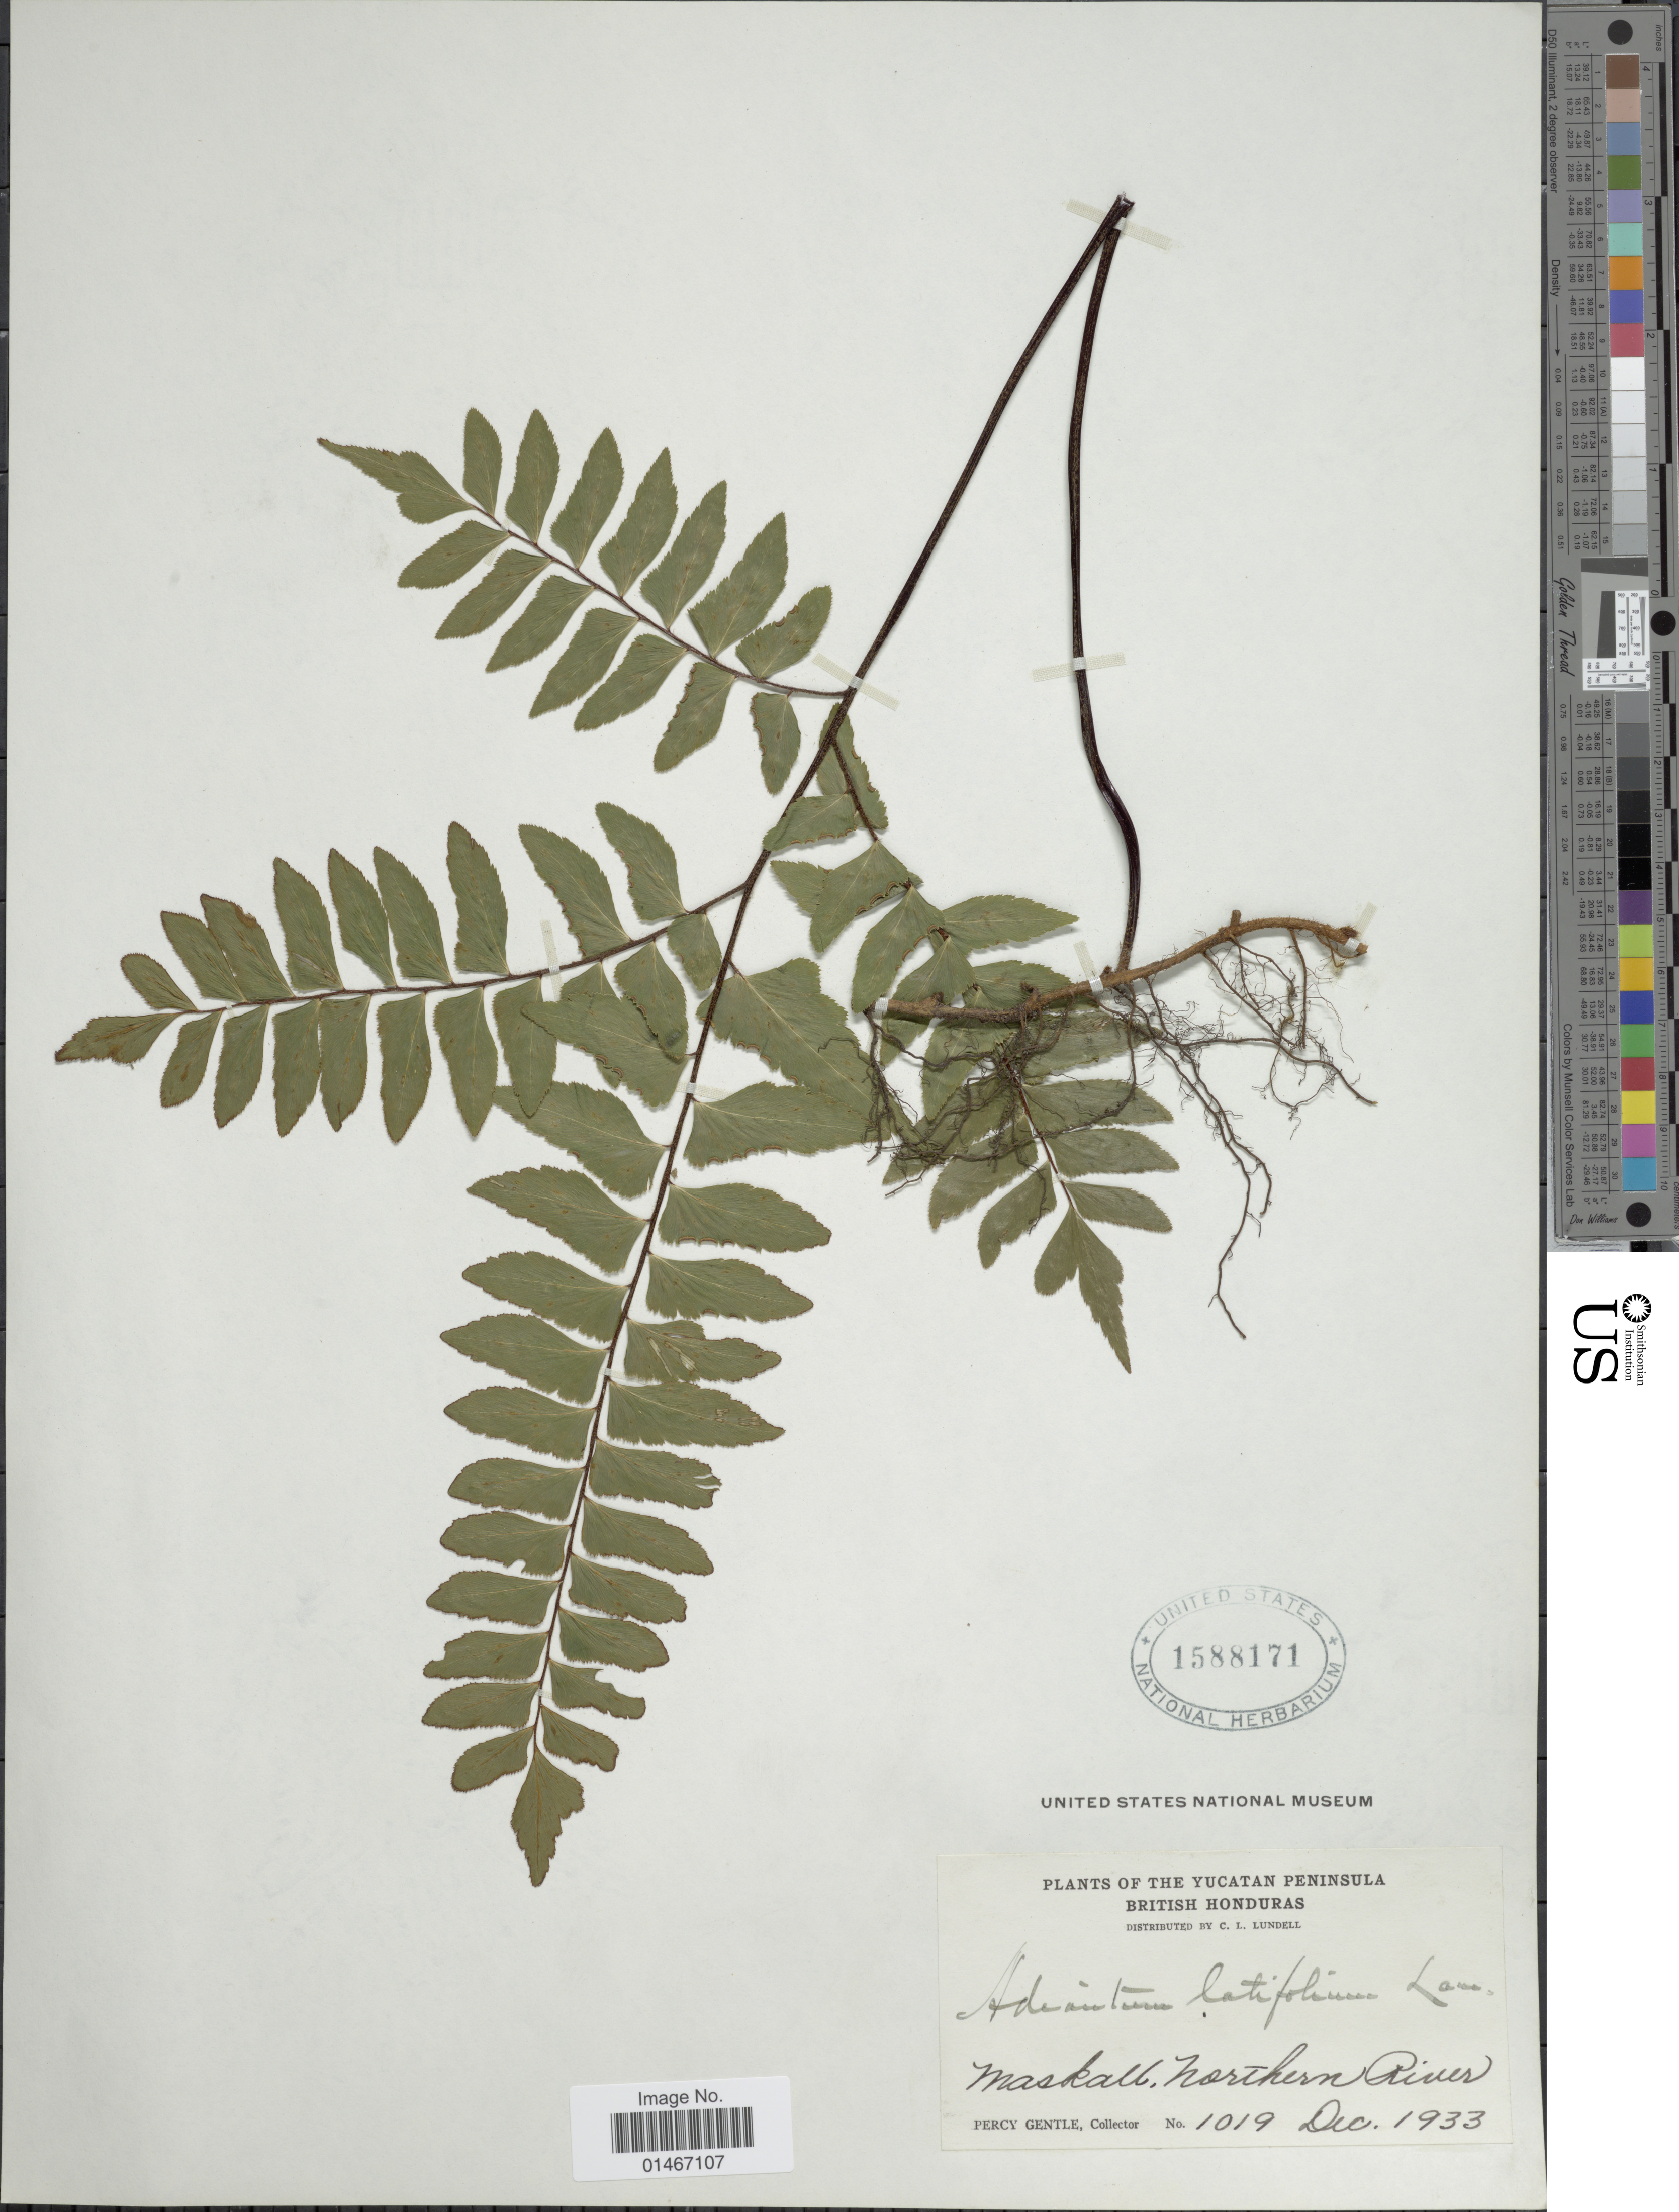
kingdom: Plantae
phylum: Tracheophyta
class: Polypodiopsida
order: Polypodiales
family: Pteridaceae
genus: Adiantum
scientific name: Adiantum latifolium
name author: Lam.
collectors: P. H. Gentle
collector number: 1019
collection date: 1933-12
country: Belize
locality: Yucatan Peninsula. British Honduras. Maskall, Northern River.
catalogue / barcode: US 1588171